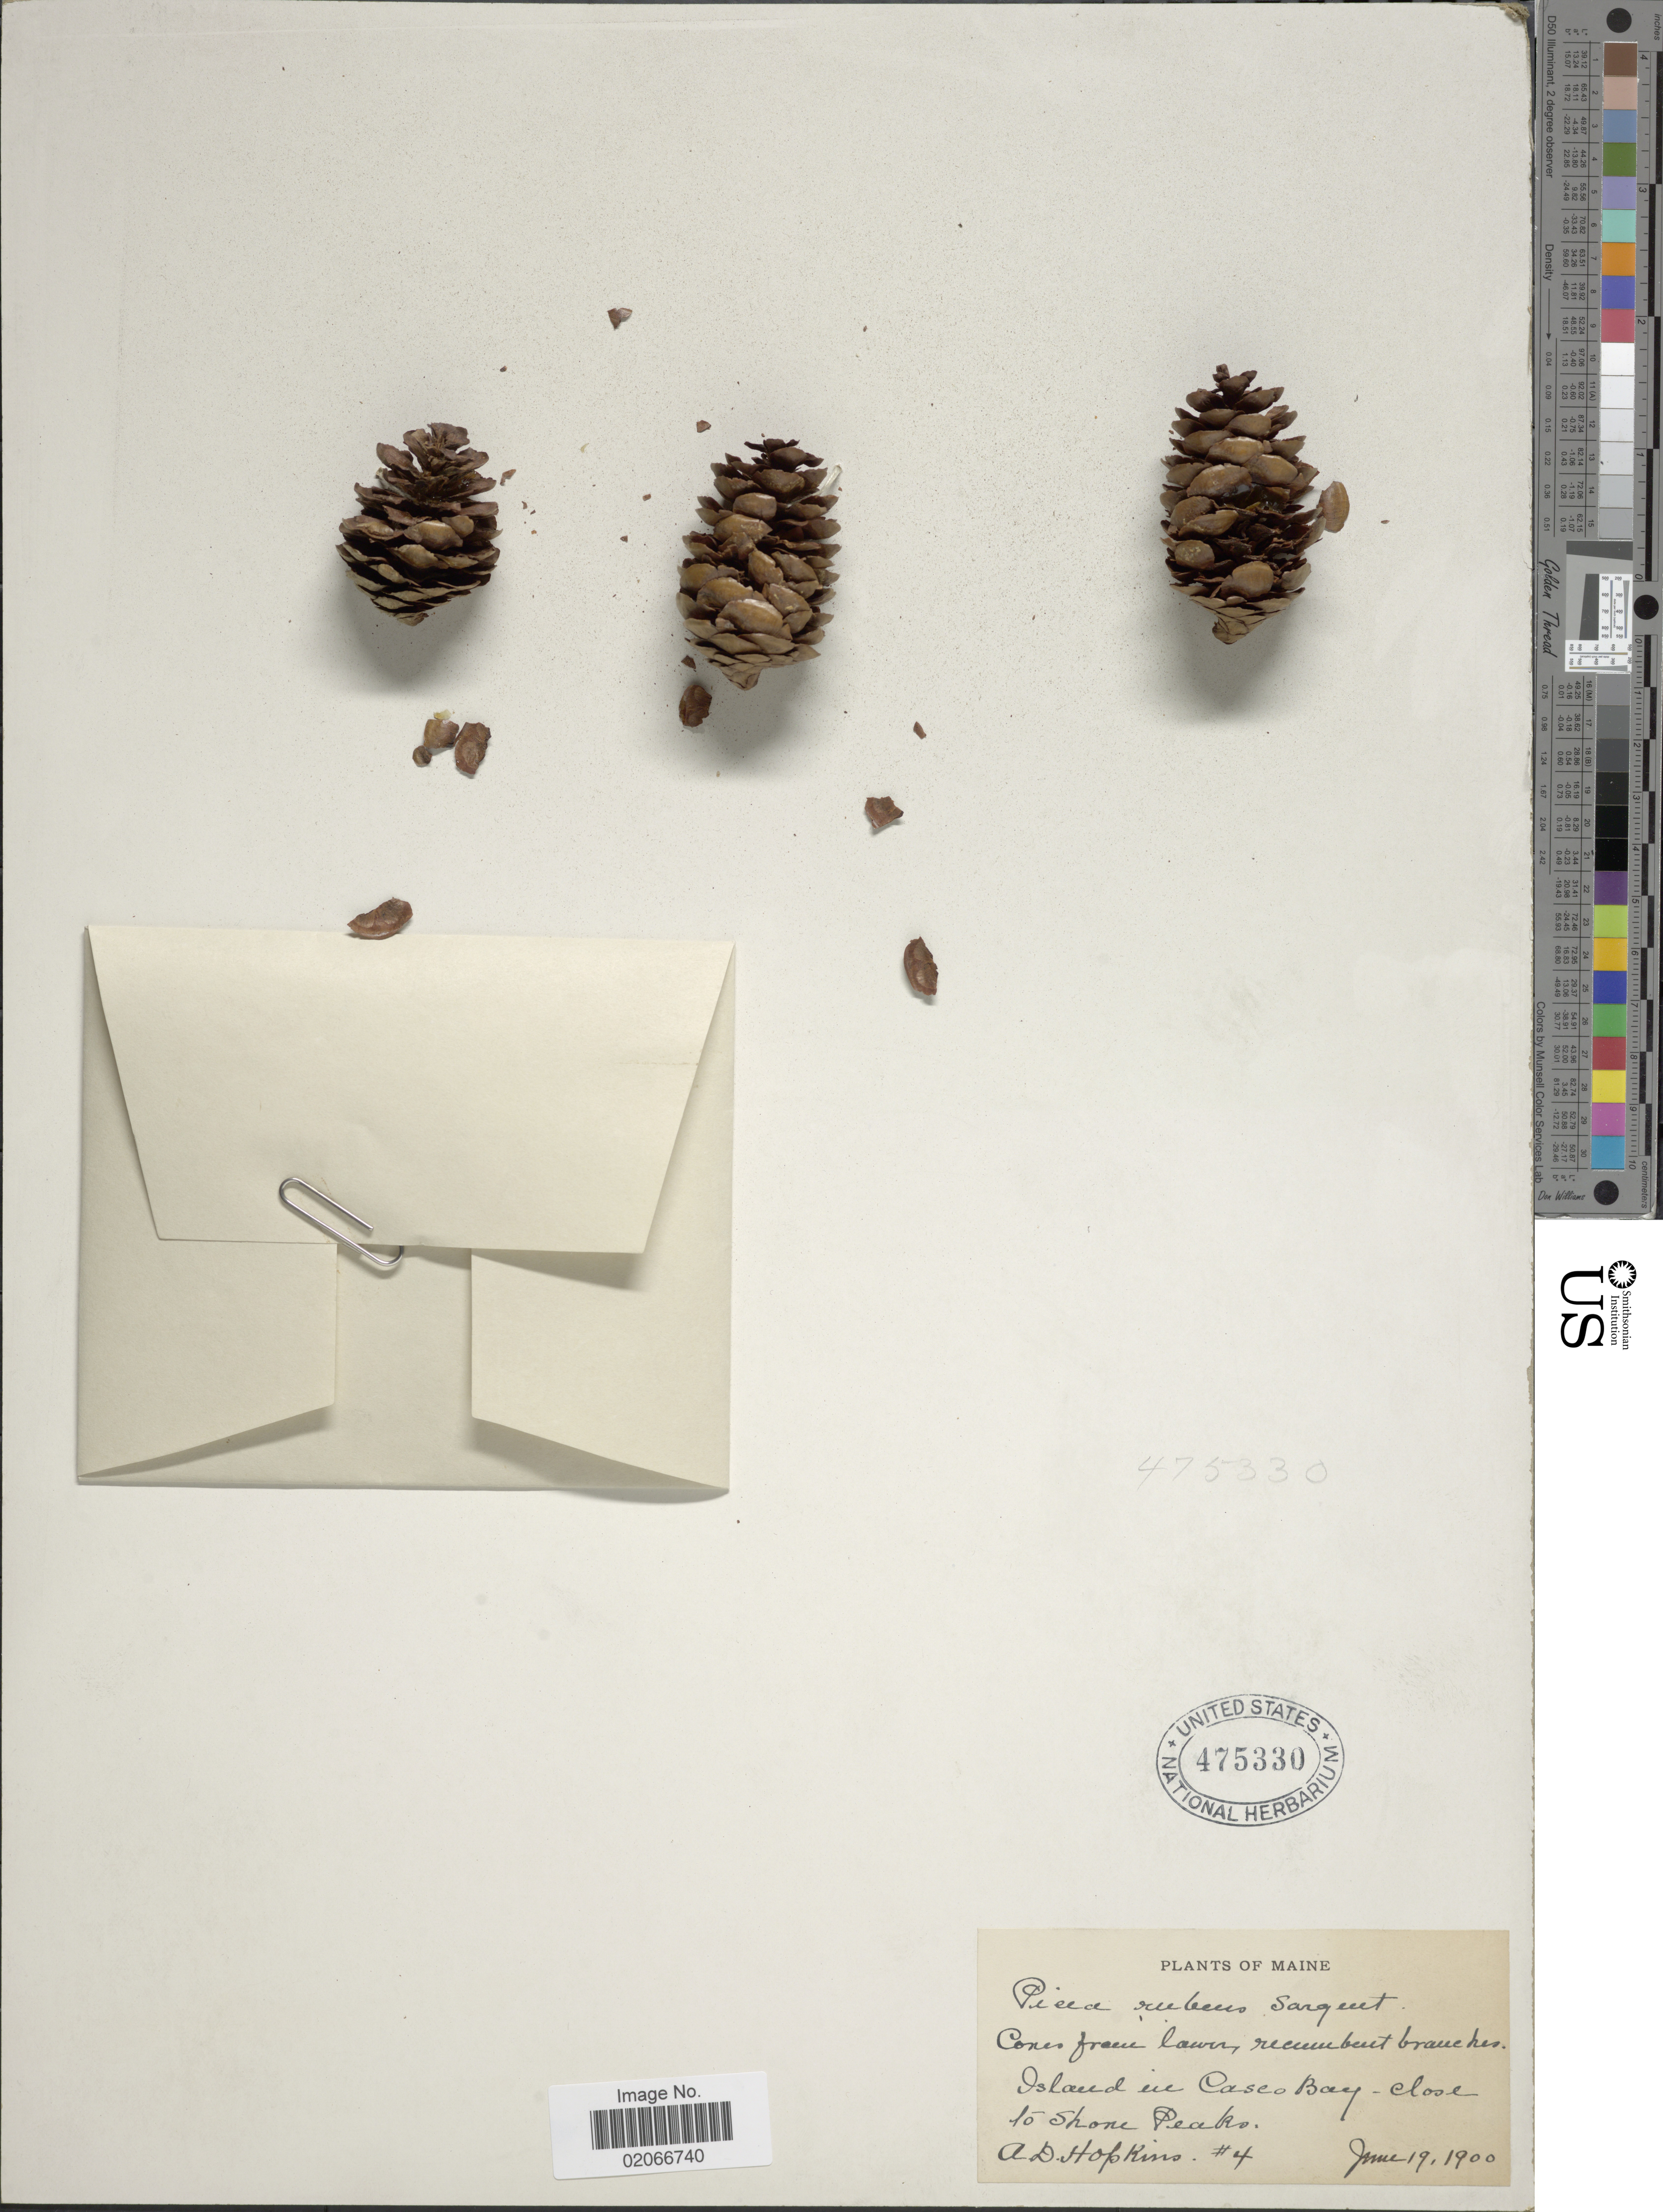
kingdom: Plantae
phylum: Tracheophyta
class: Pinopsida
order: Pinales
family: Pinaceae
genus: Picea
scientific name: Picea rubens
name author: Sarg.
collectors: A. Hopkins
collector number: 4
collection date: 1900-06-19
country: United States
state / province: Maine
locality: Island of Casco Bay, Close to Shone Peaks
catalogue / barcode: US 475330